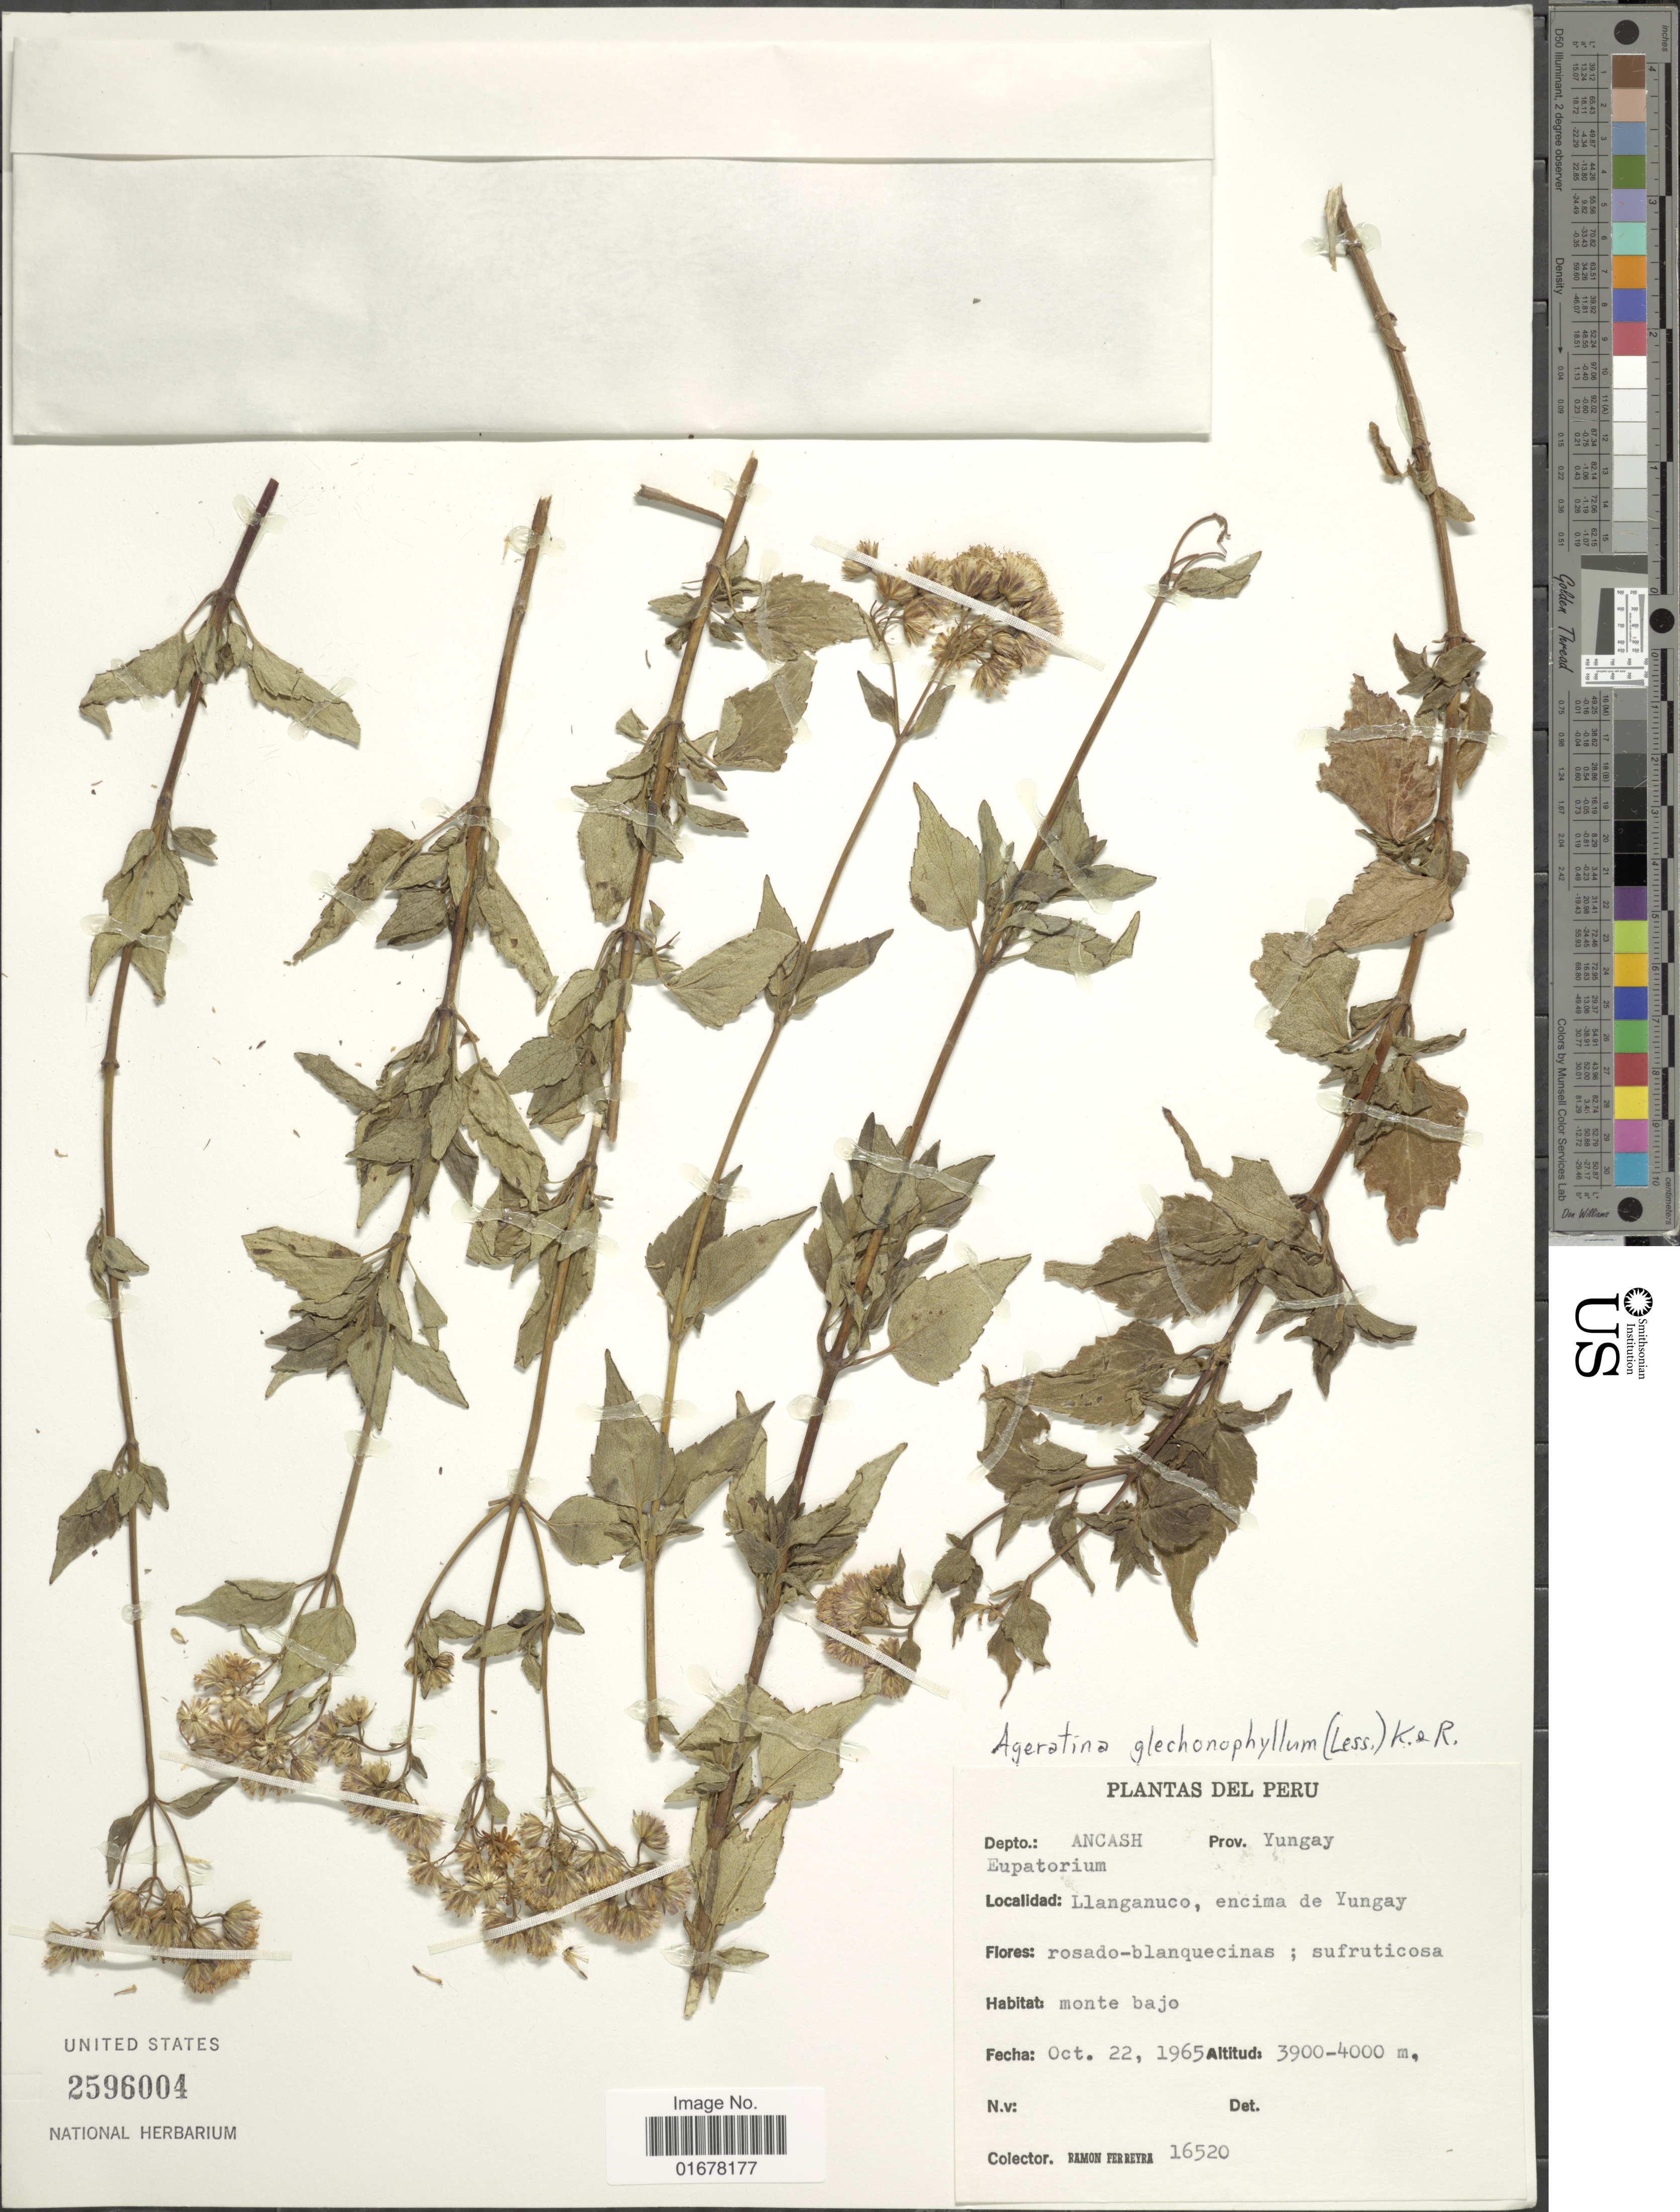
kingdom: Plantae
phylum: Tracheophyta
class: Magnoliopsida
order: Asterales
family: Asteraceae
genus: Ageratina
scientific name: Ageratina azangaroensis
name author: (Sch. Bip. ex Wedd.) R.M. King & H. Rob.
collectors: R. A. Ferreyra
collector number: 16520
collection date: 1965-10-22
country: Peru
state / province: Ancash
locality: Depto. Ancash, Prov. Yungay, Llanganuco, encima de Yungay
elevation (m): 3900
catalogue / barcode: US 2596004